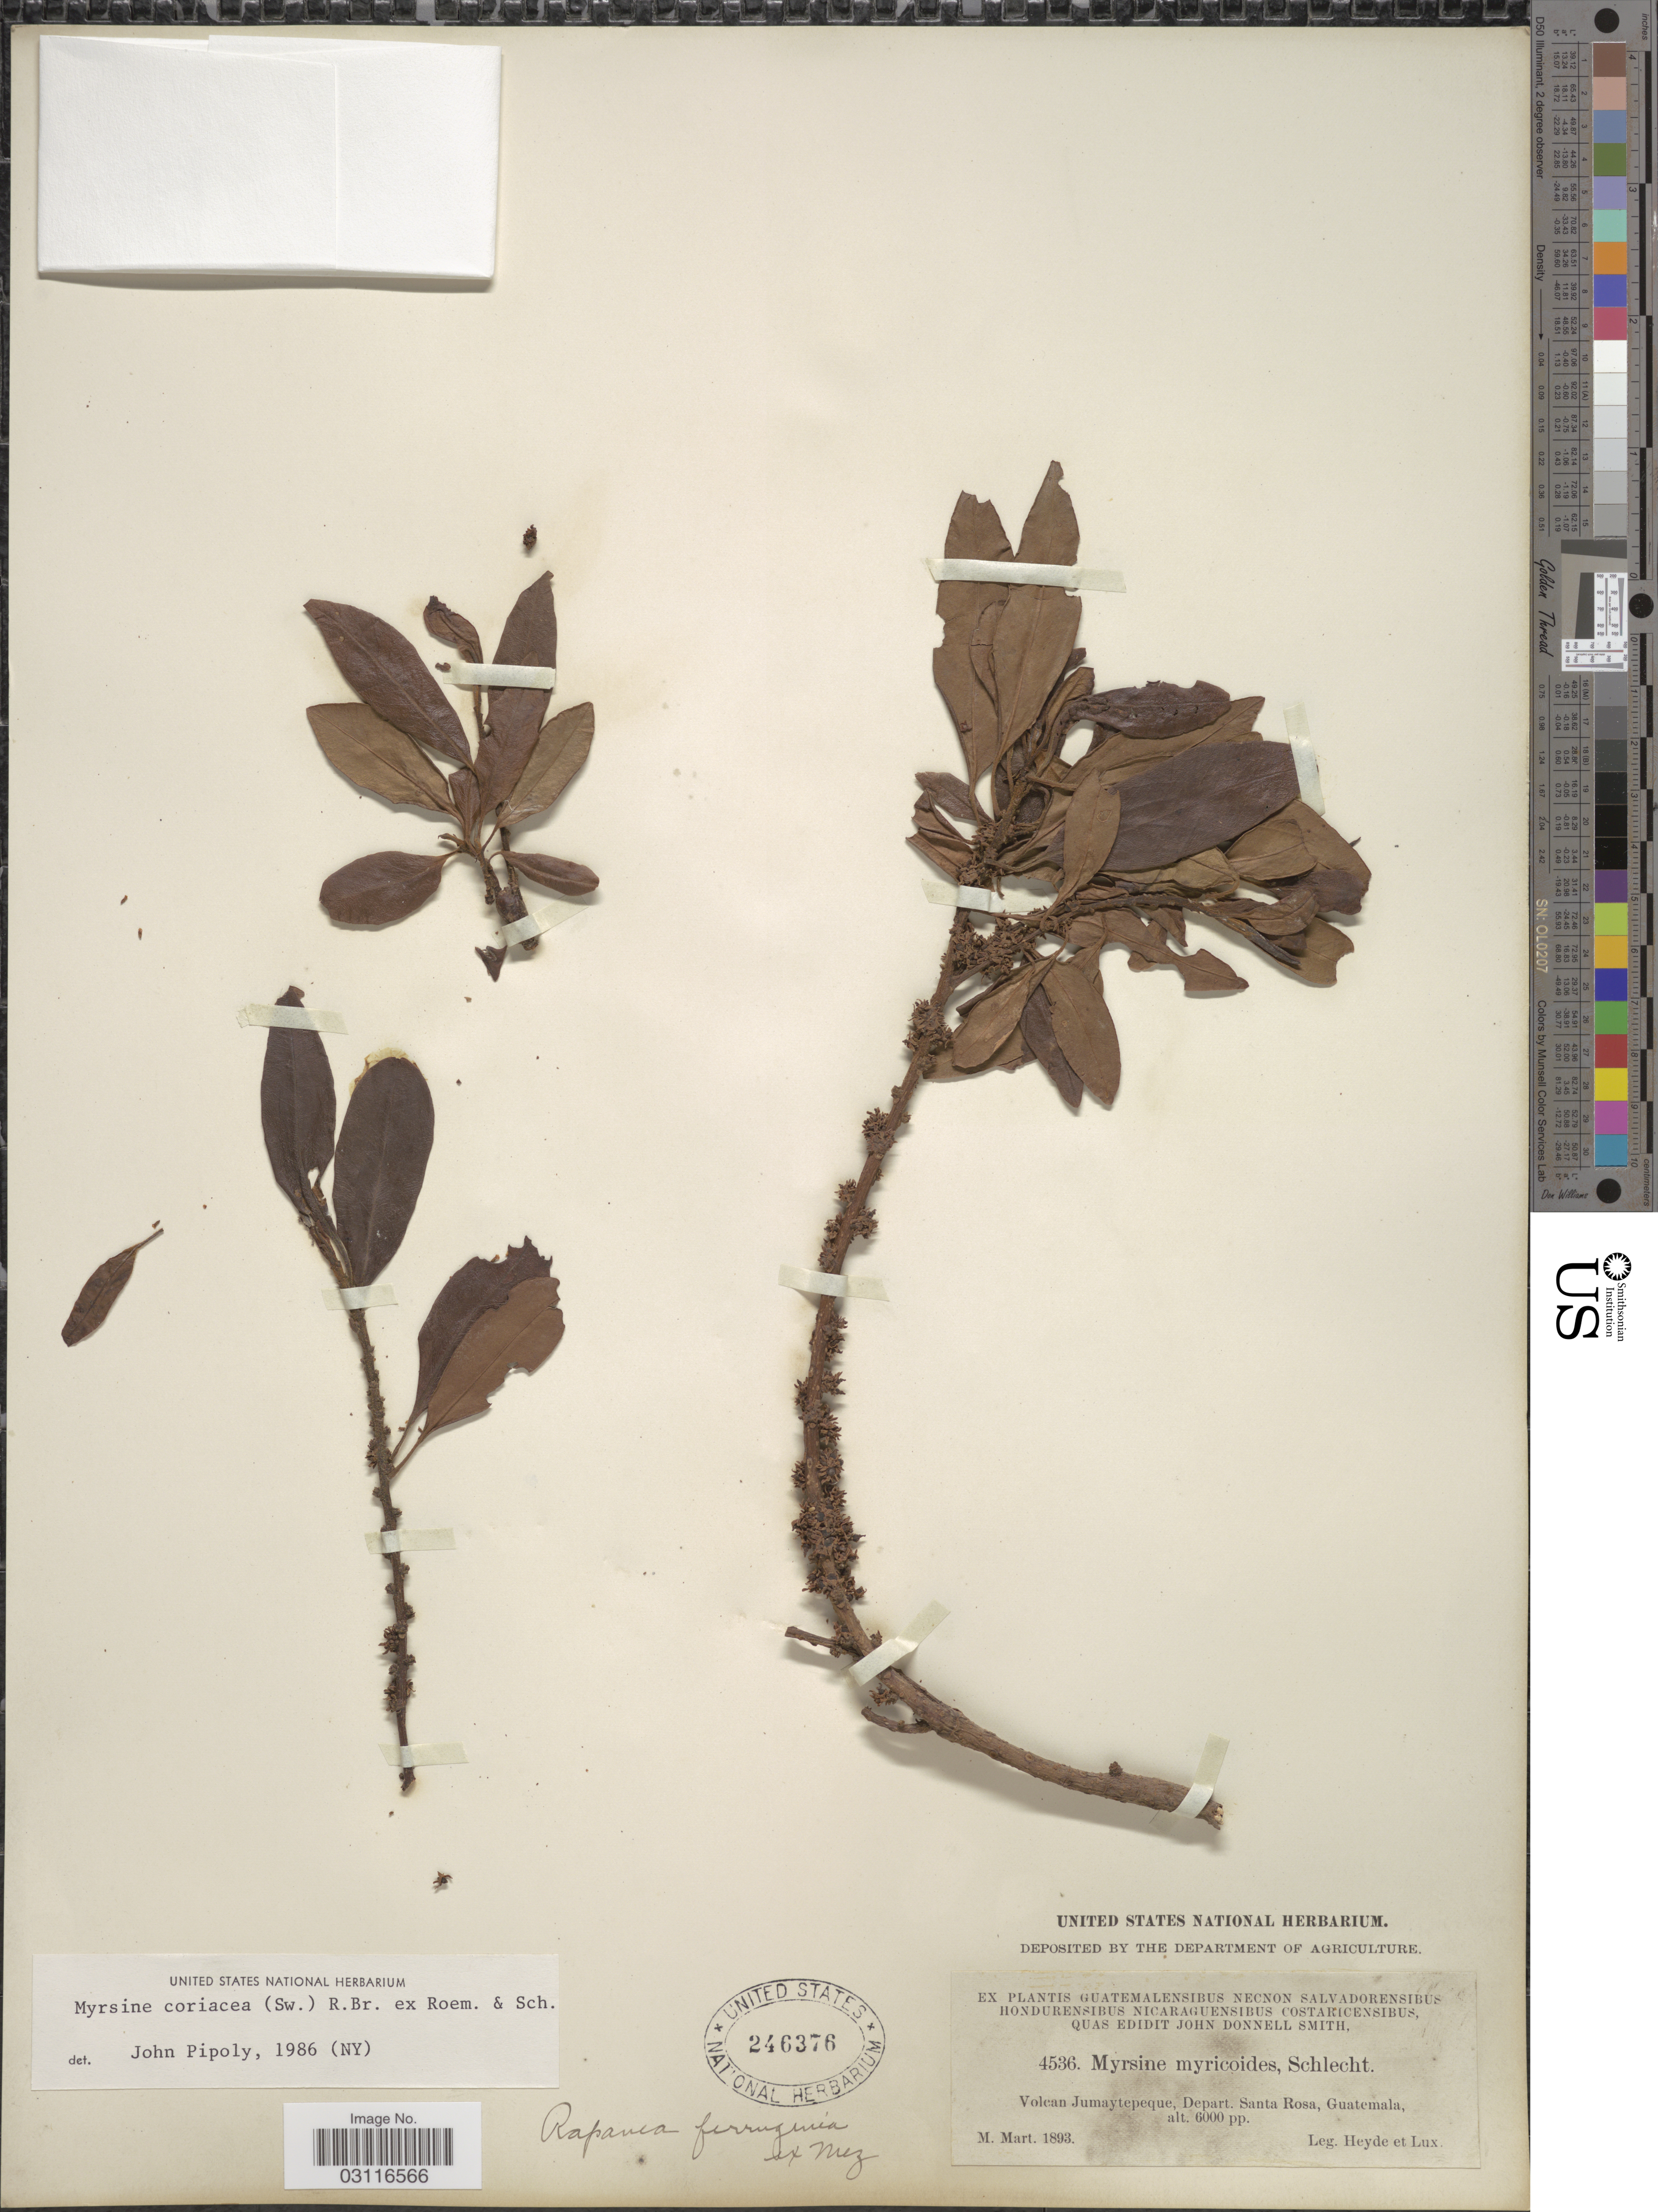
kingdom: Plantae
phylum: Tracheophyta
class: Magnoliopsida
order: Ericales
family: Primulaceae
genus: Myrsine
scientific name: Myrsine coriacea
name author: (Sw.) R. Br. ex Roem. & Schult.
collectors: Heyde & Lux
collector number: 4536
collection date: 1893-03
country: Guatemala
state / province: Santa Rosa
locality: Volcan Jumaytepeque, Depart. Santa Rosa.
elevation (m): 1829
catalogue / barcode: US 246376